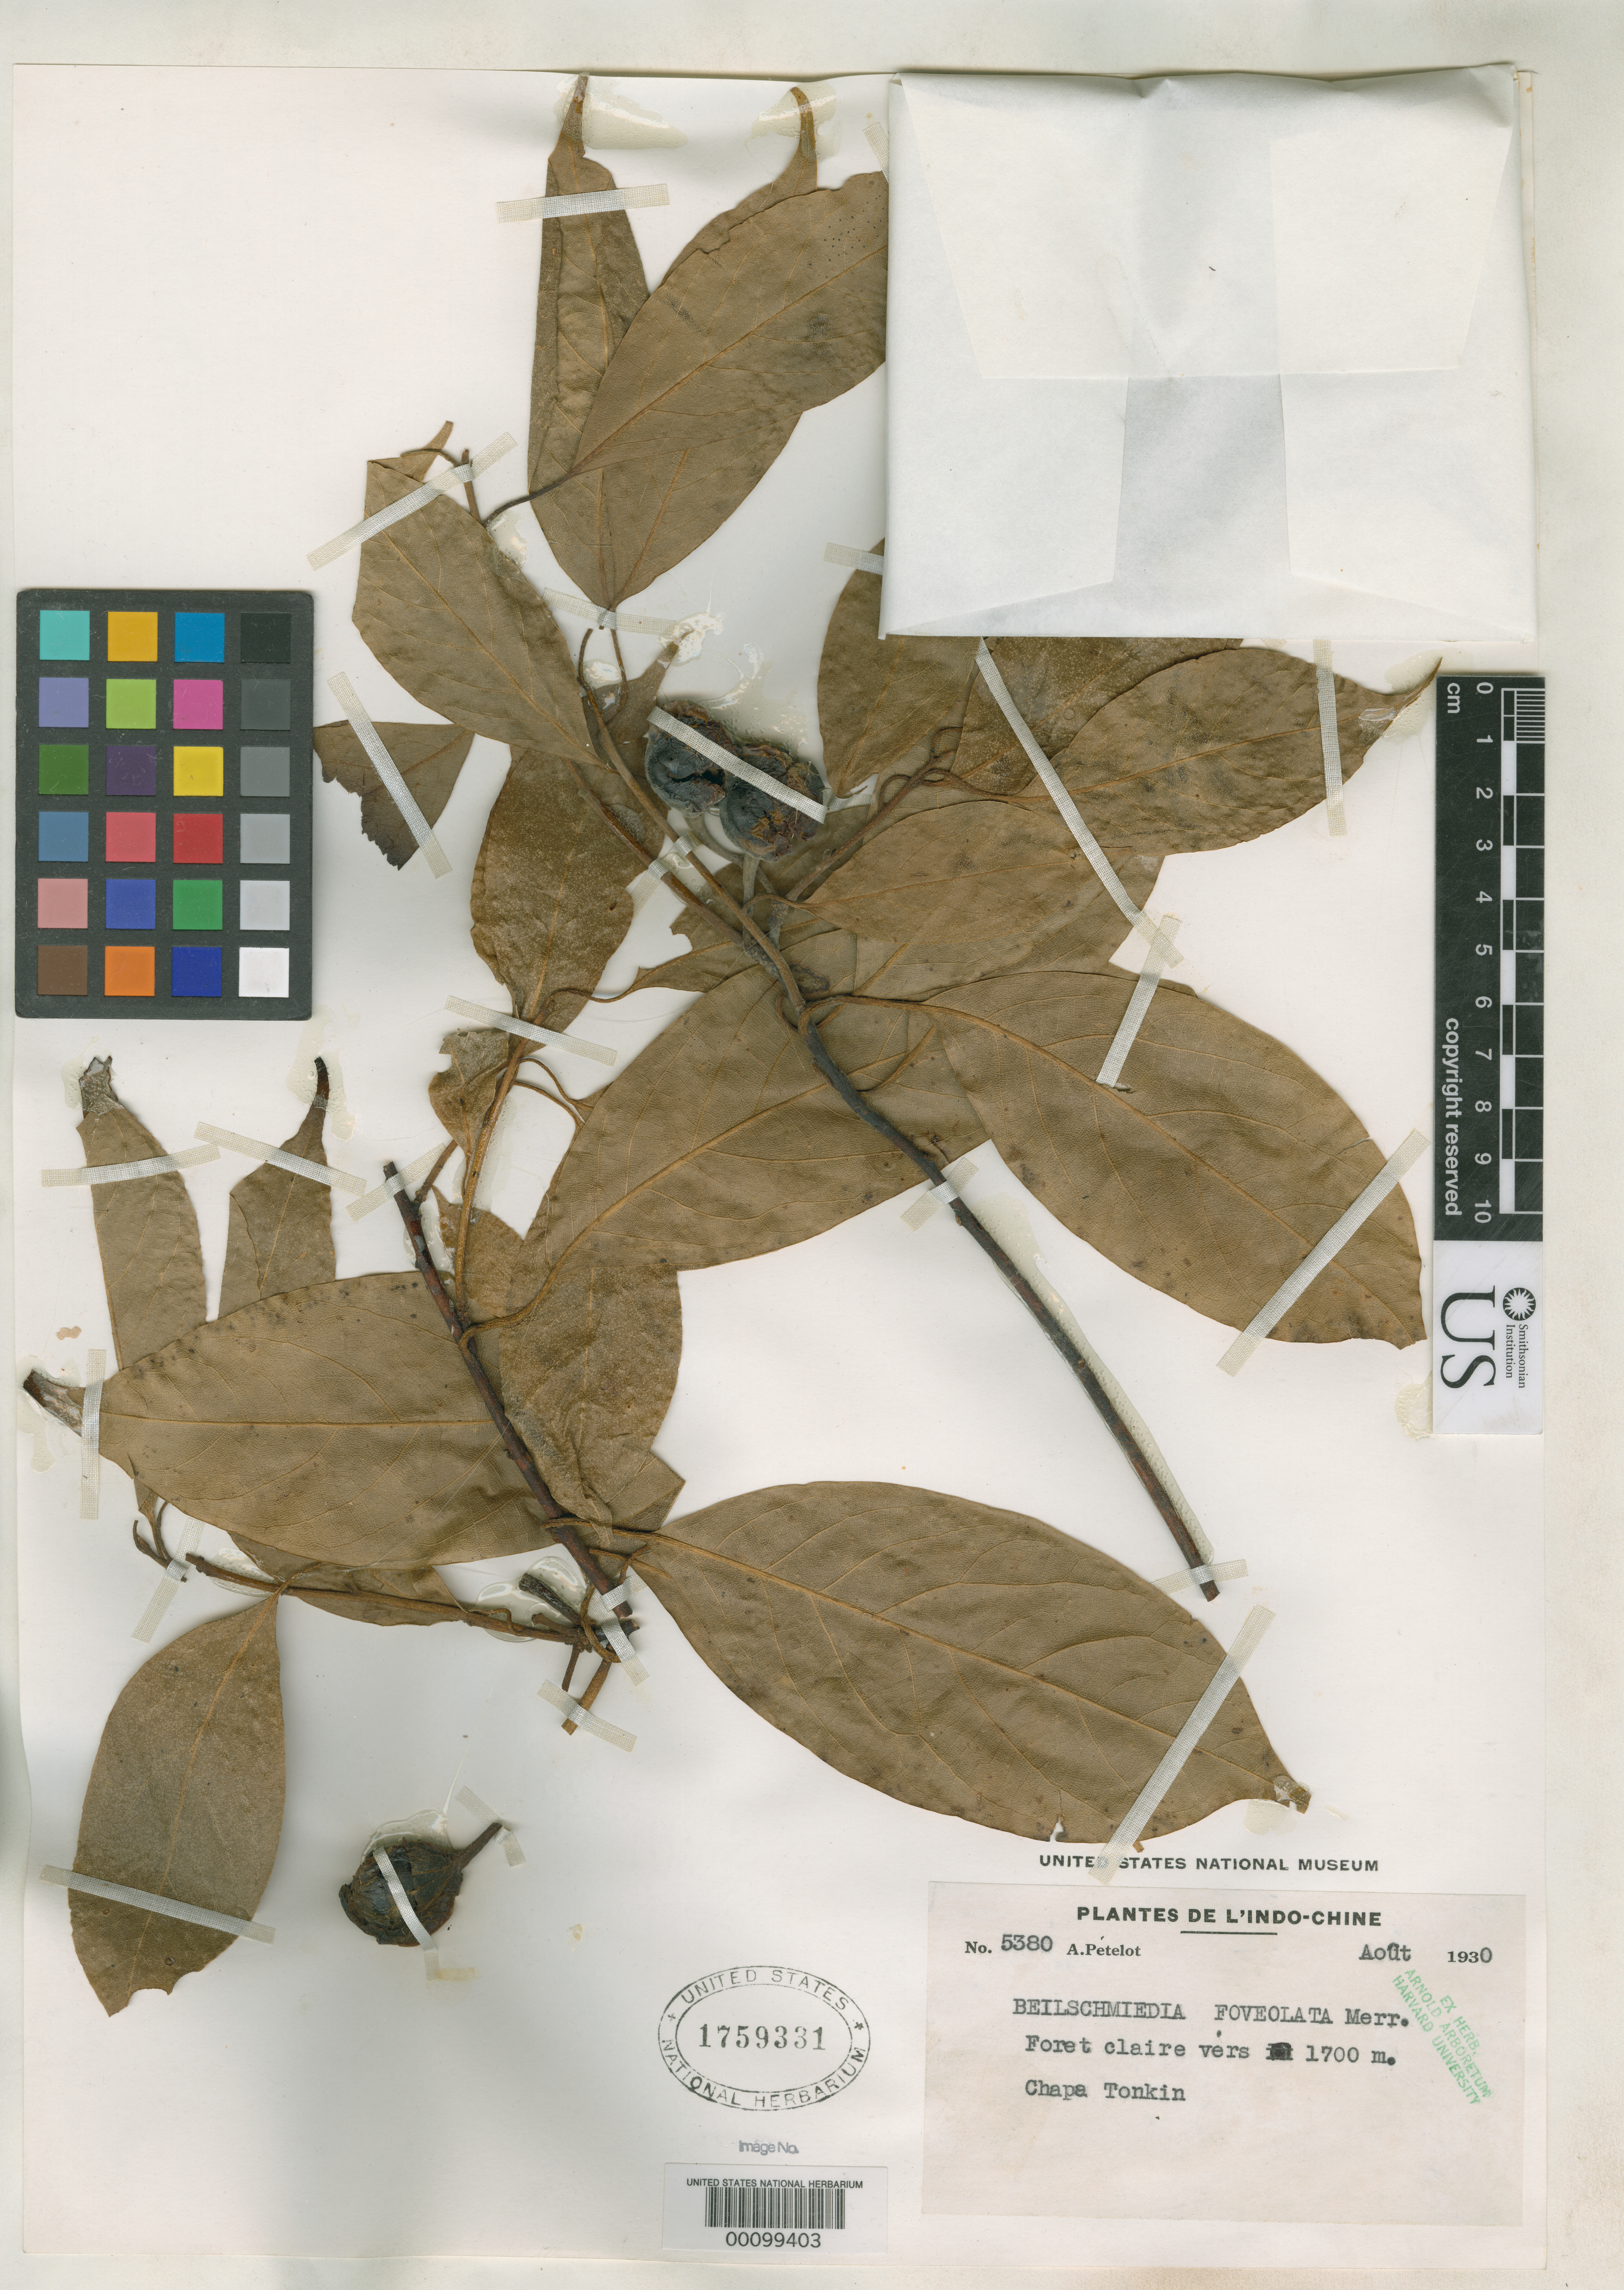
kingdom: Plantae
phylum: Tracheophyta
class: Magnoliopsida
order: Laurales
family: Lauraceae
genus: Beilschmiedia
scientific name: Beilschmiedia foveolata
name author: Merr.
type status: Isotype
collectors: P. A. Pételot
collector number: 5380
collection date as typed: Aug 1930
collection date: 1930-08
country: Vietnam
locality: Tonkin. Chapa.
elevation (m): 1700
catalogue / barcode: US 1759331